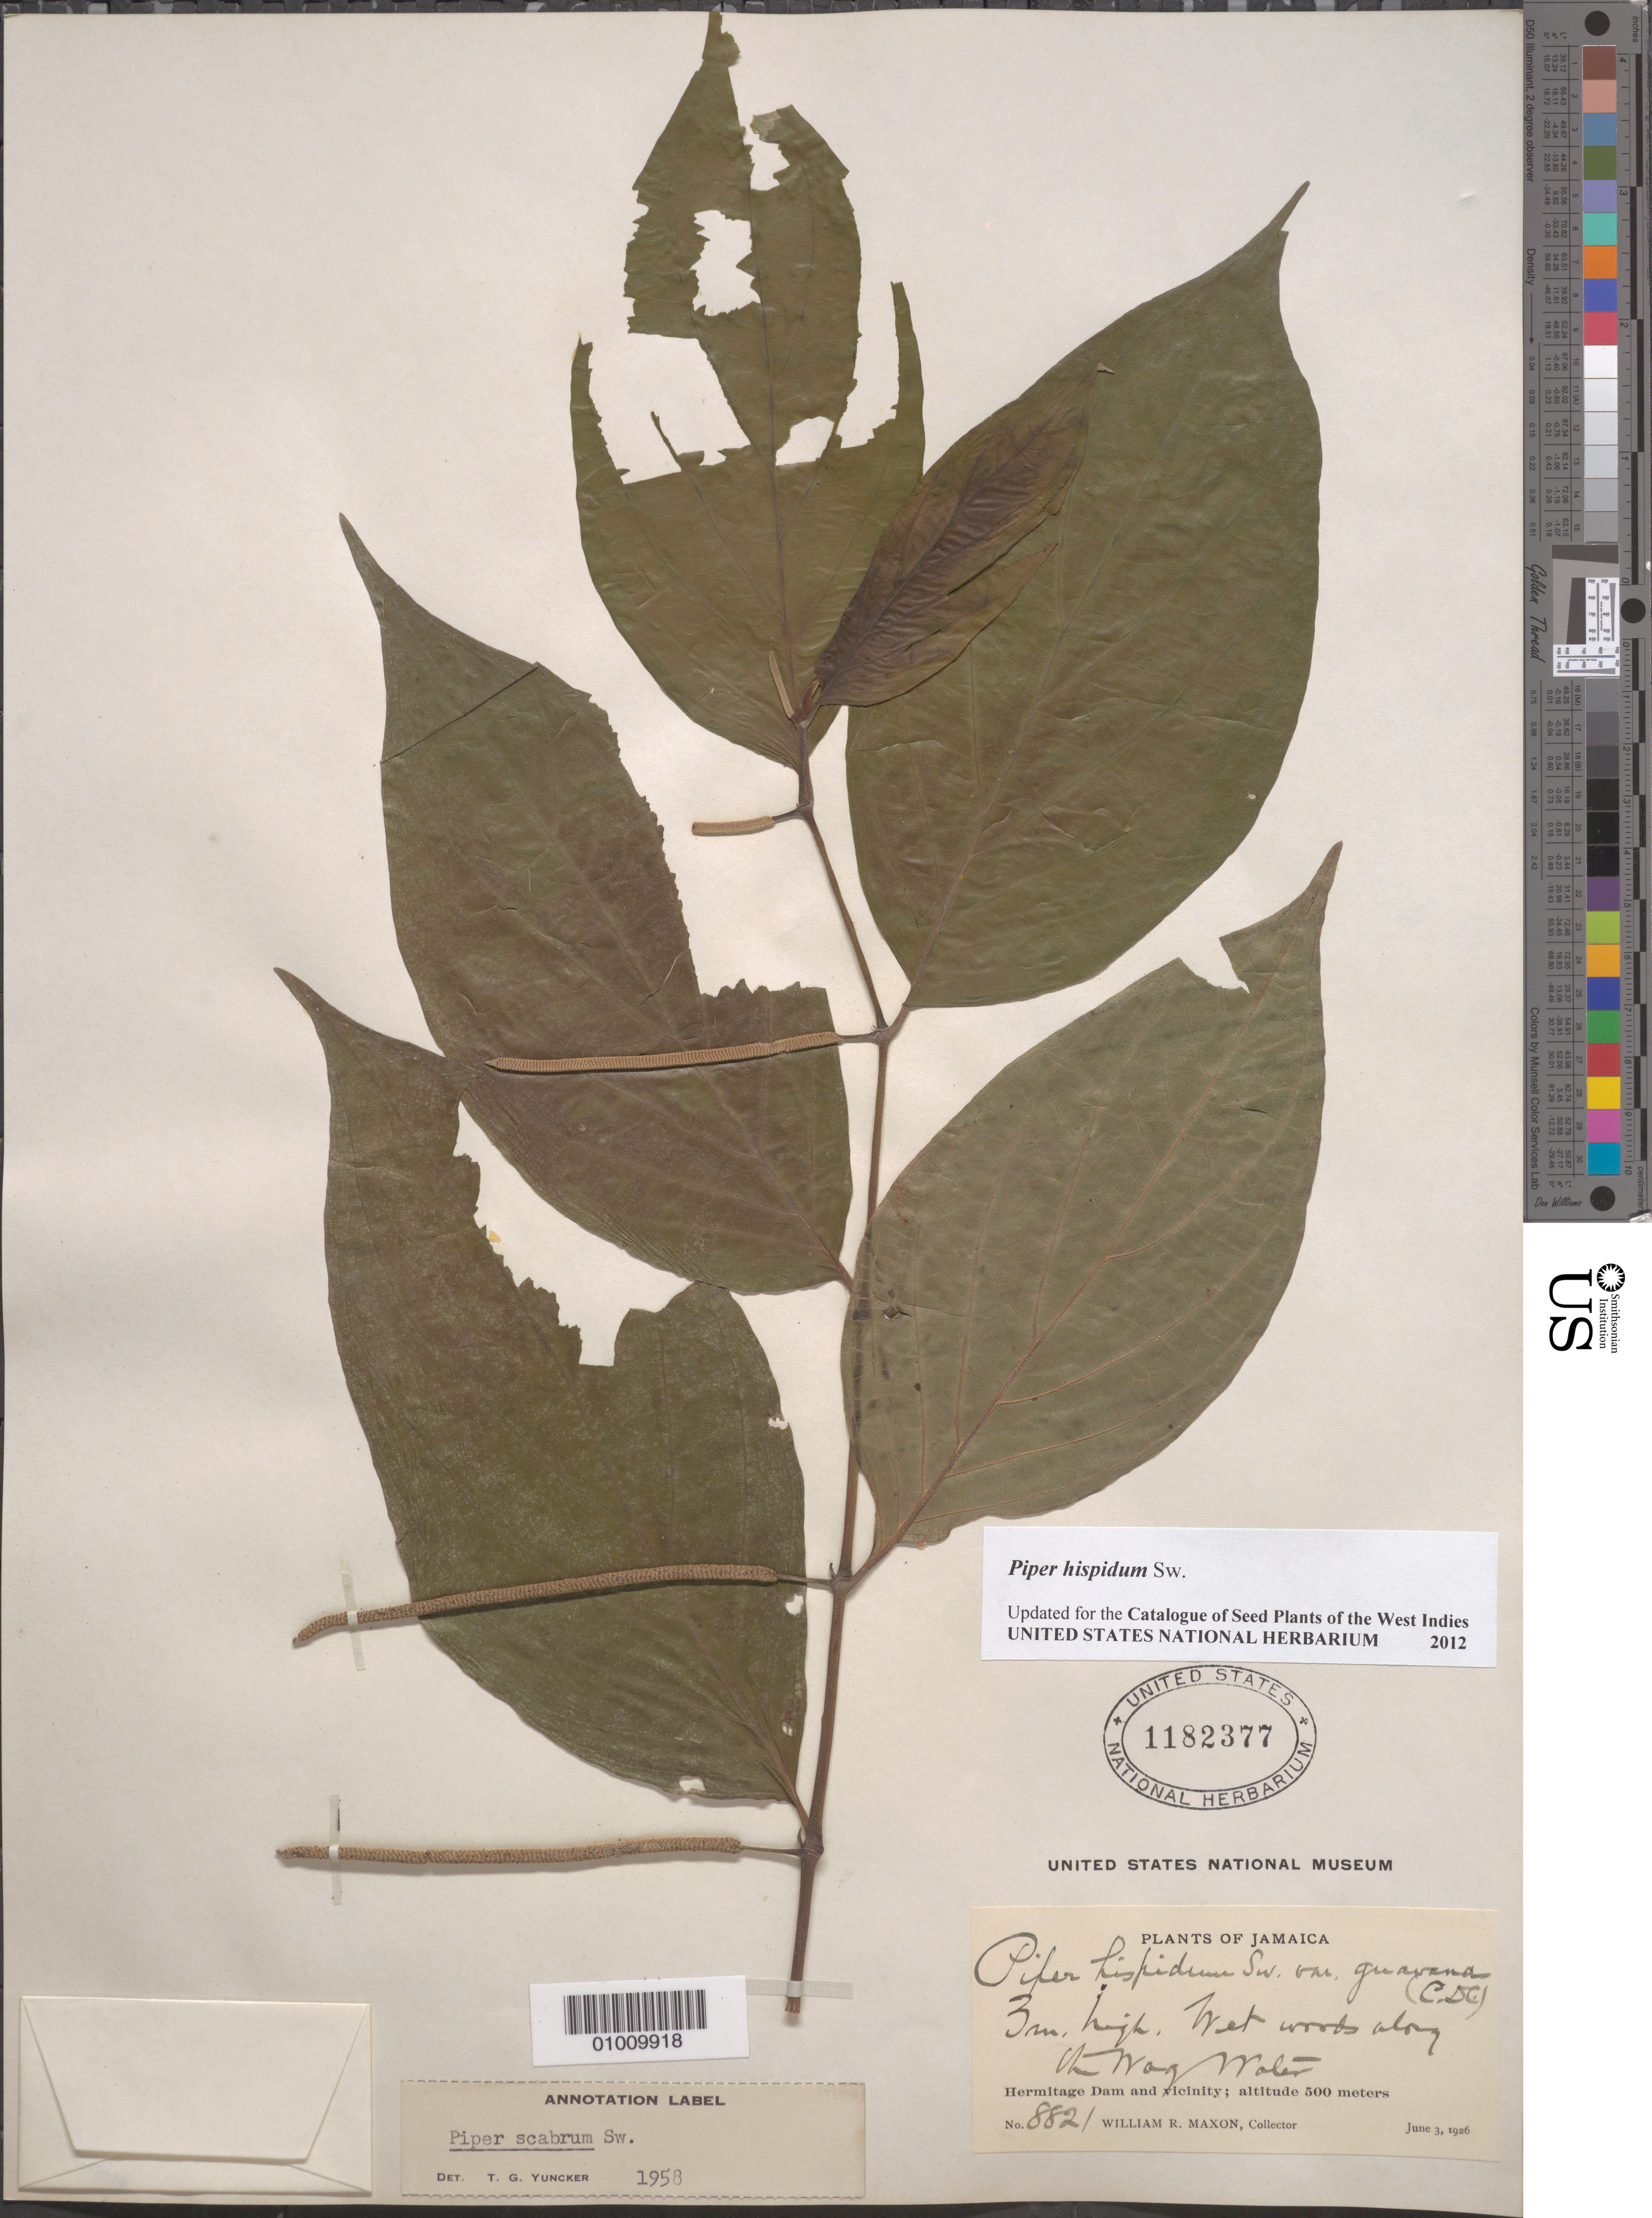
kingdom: Plantae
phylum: Tracheophyta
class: Magnoliopsida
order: Piperales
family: Piperaceae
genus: Piper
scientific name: Piper scabrum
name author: Sw.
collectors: W. R. Maxon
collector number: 8821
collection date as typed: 03 Jun 1926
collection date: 1926-06-03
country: Jamaica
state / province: Saint Andrew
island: Jamaica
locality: Hermitage Dam and vicinity. Wet woods along the water.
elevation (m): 500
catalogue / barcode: US 1182377